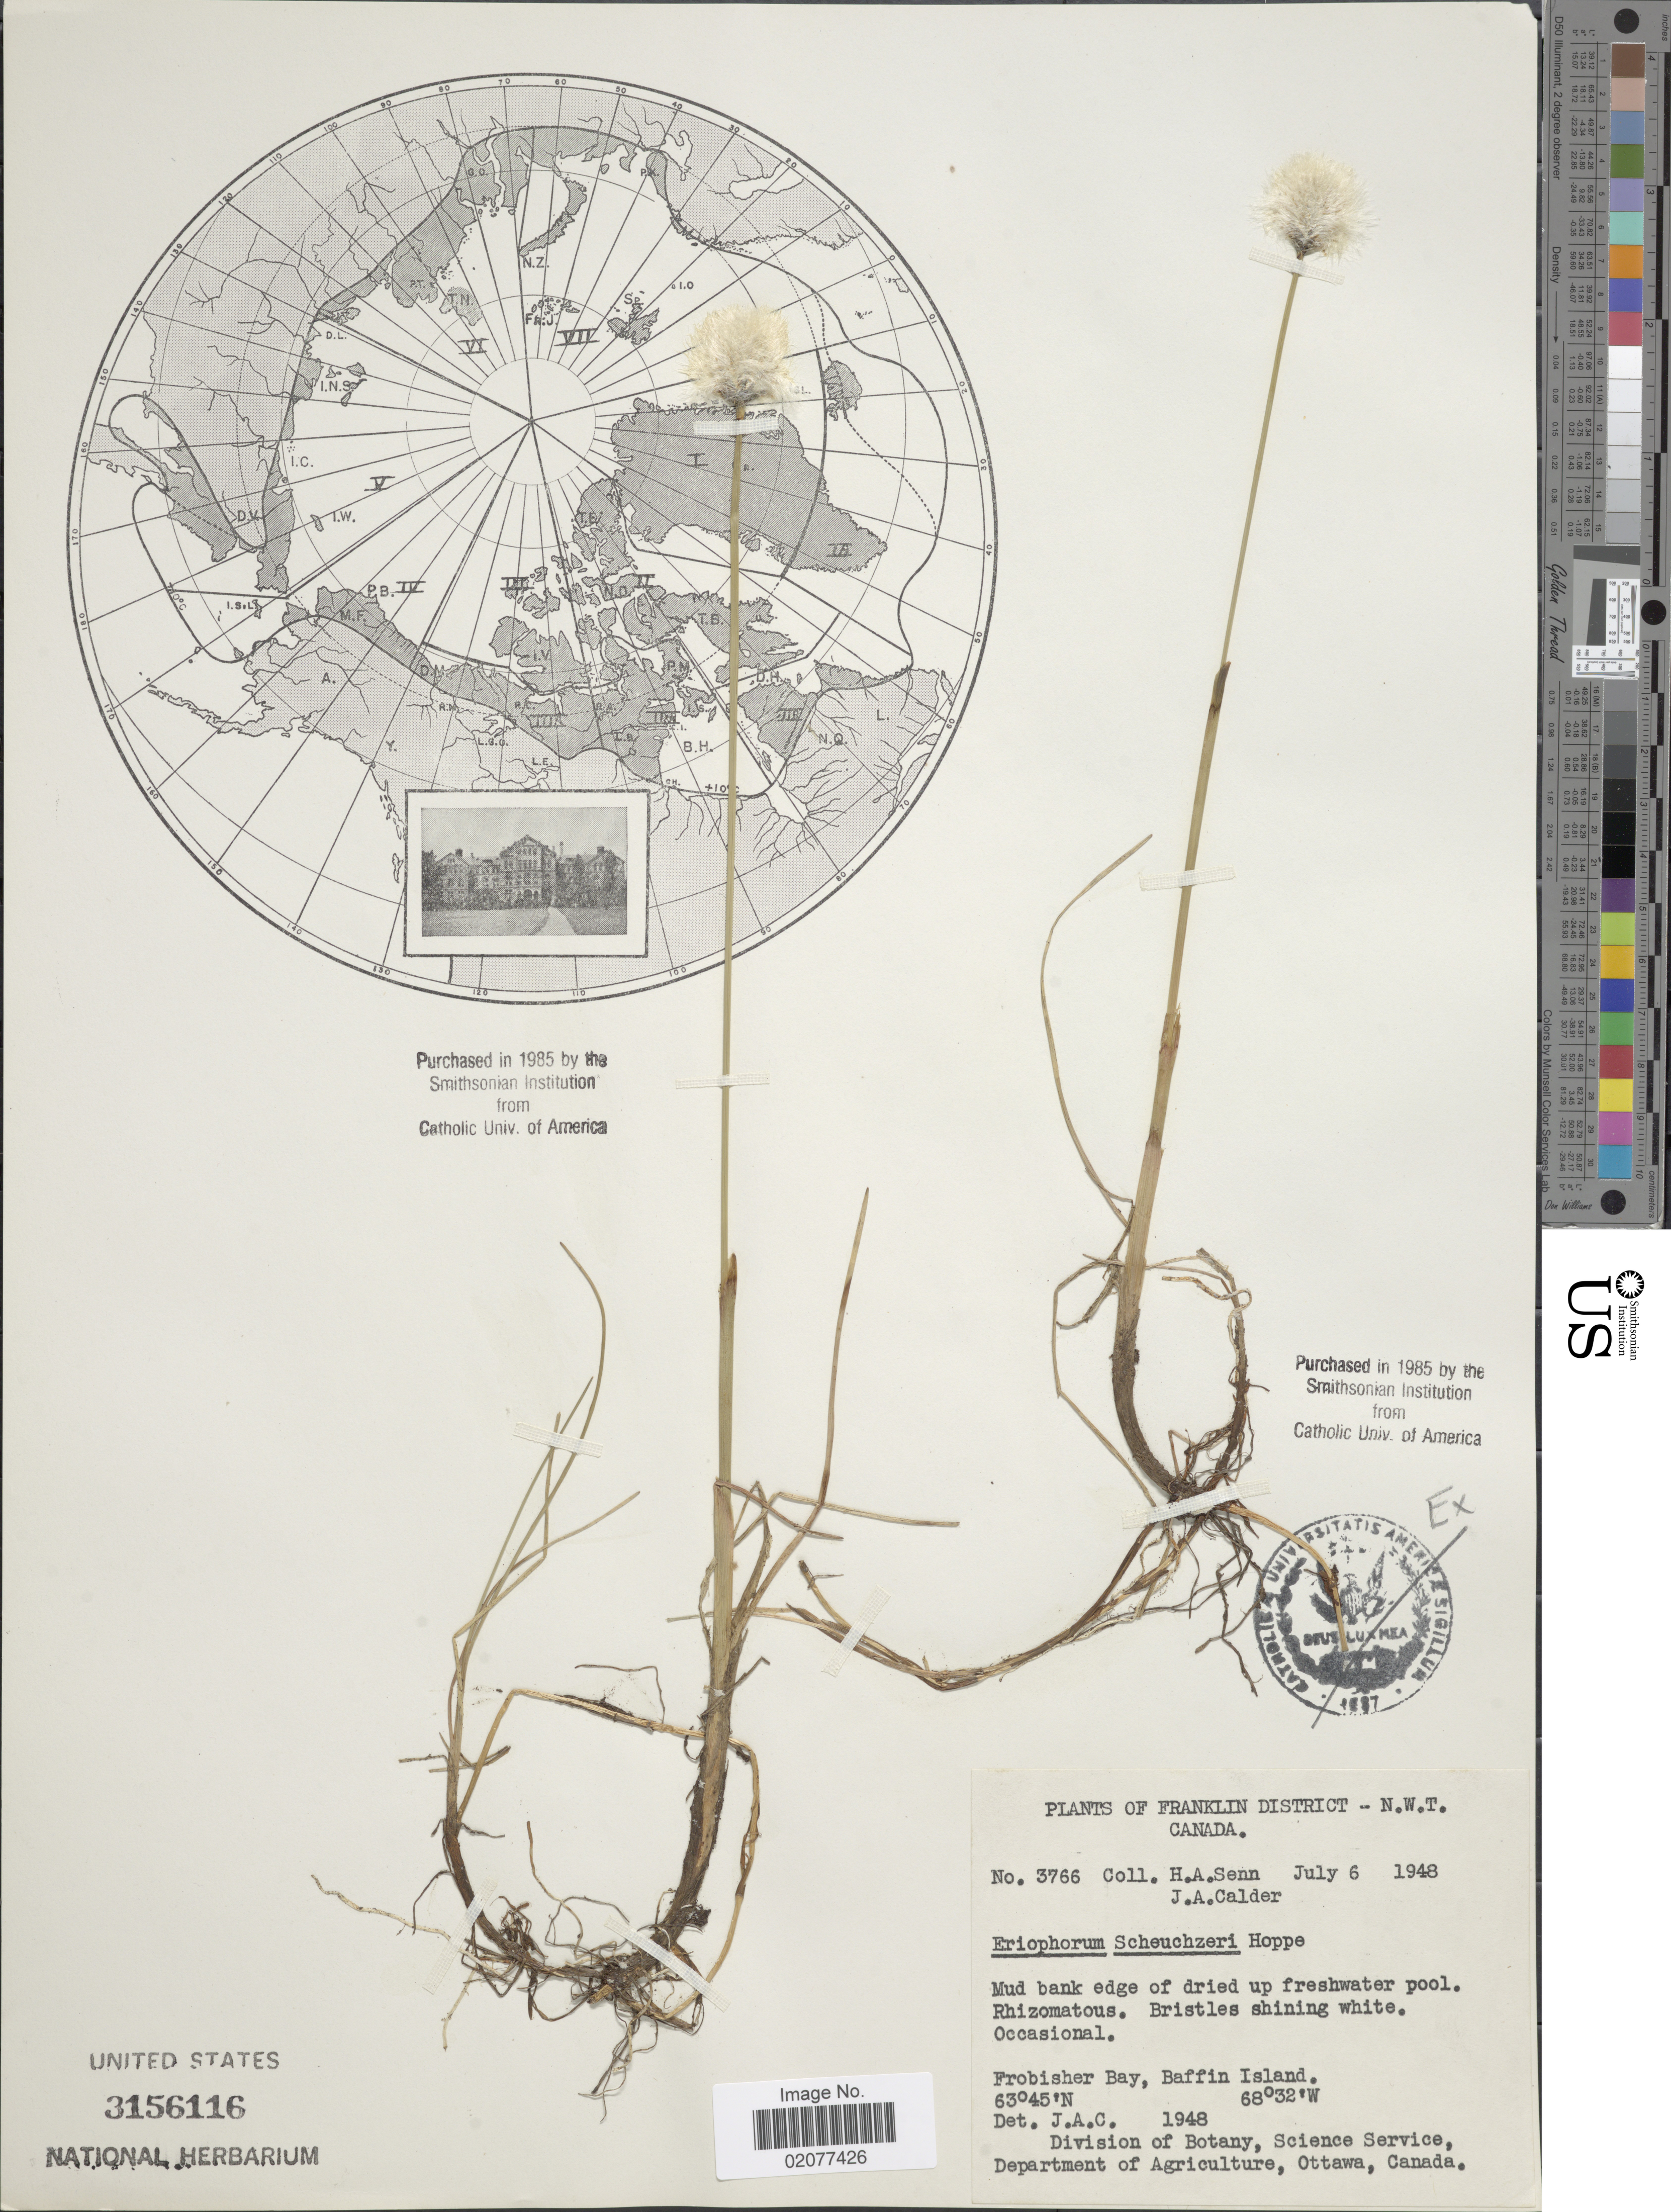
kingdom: Plantae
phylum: Tracheophyta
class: Liliopsida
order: Poales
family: Cyperaceae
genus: Eriophorum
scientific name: Eriophorum scheuchzeri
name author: Hoppe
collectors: H. Senn & J. A. Calder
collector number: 3766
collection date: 1948-07-06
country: Canada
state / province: Northwest Territories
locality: Franklin District - N.W.T. Canada. Mud bank edge of dried up freshwater pool Rhizomatous. Frobisher Bay, Baffin Island.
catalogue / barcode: US 3156116